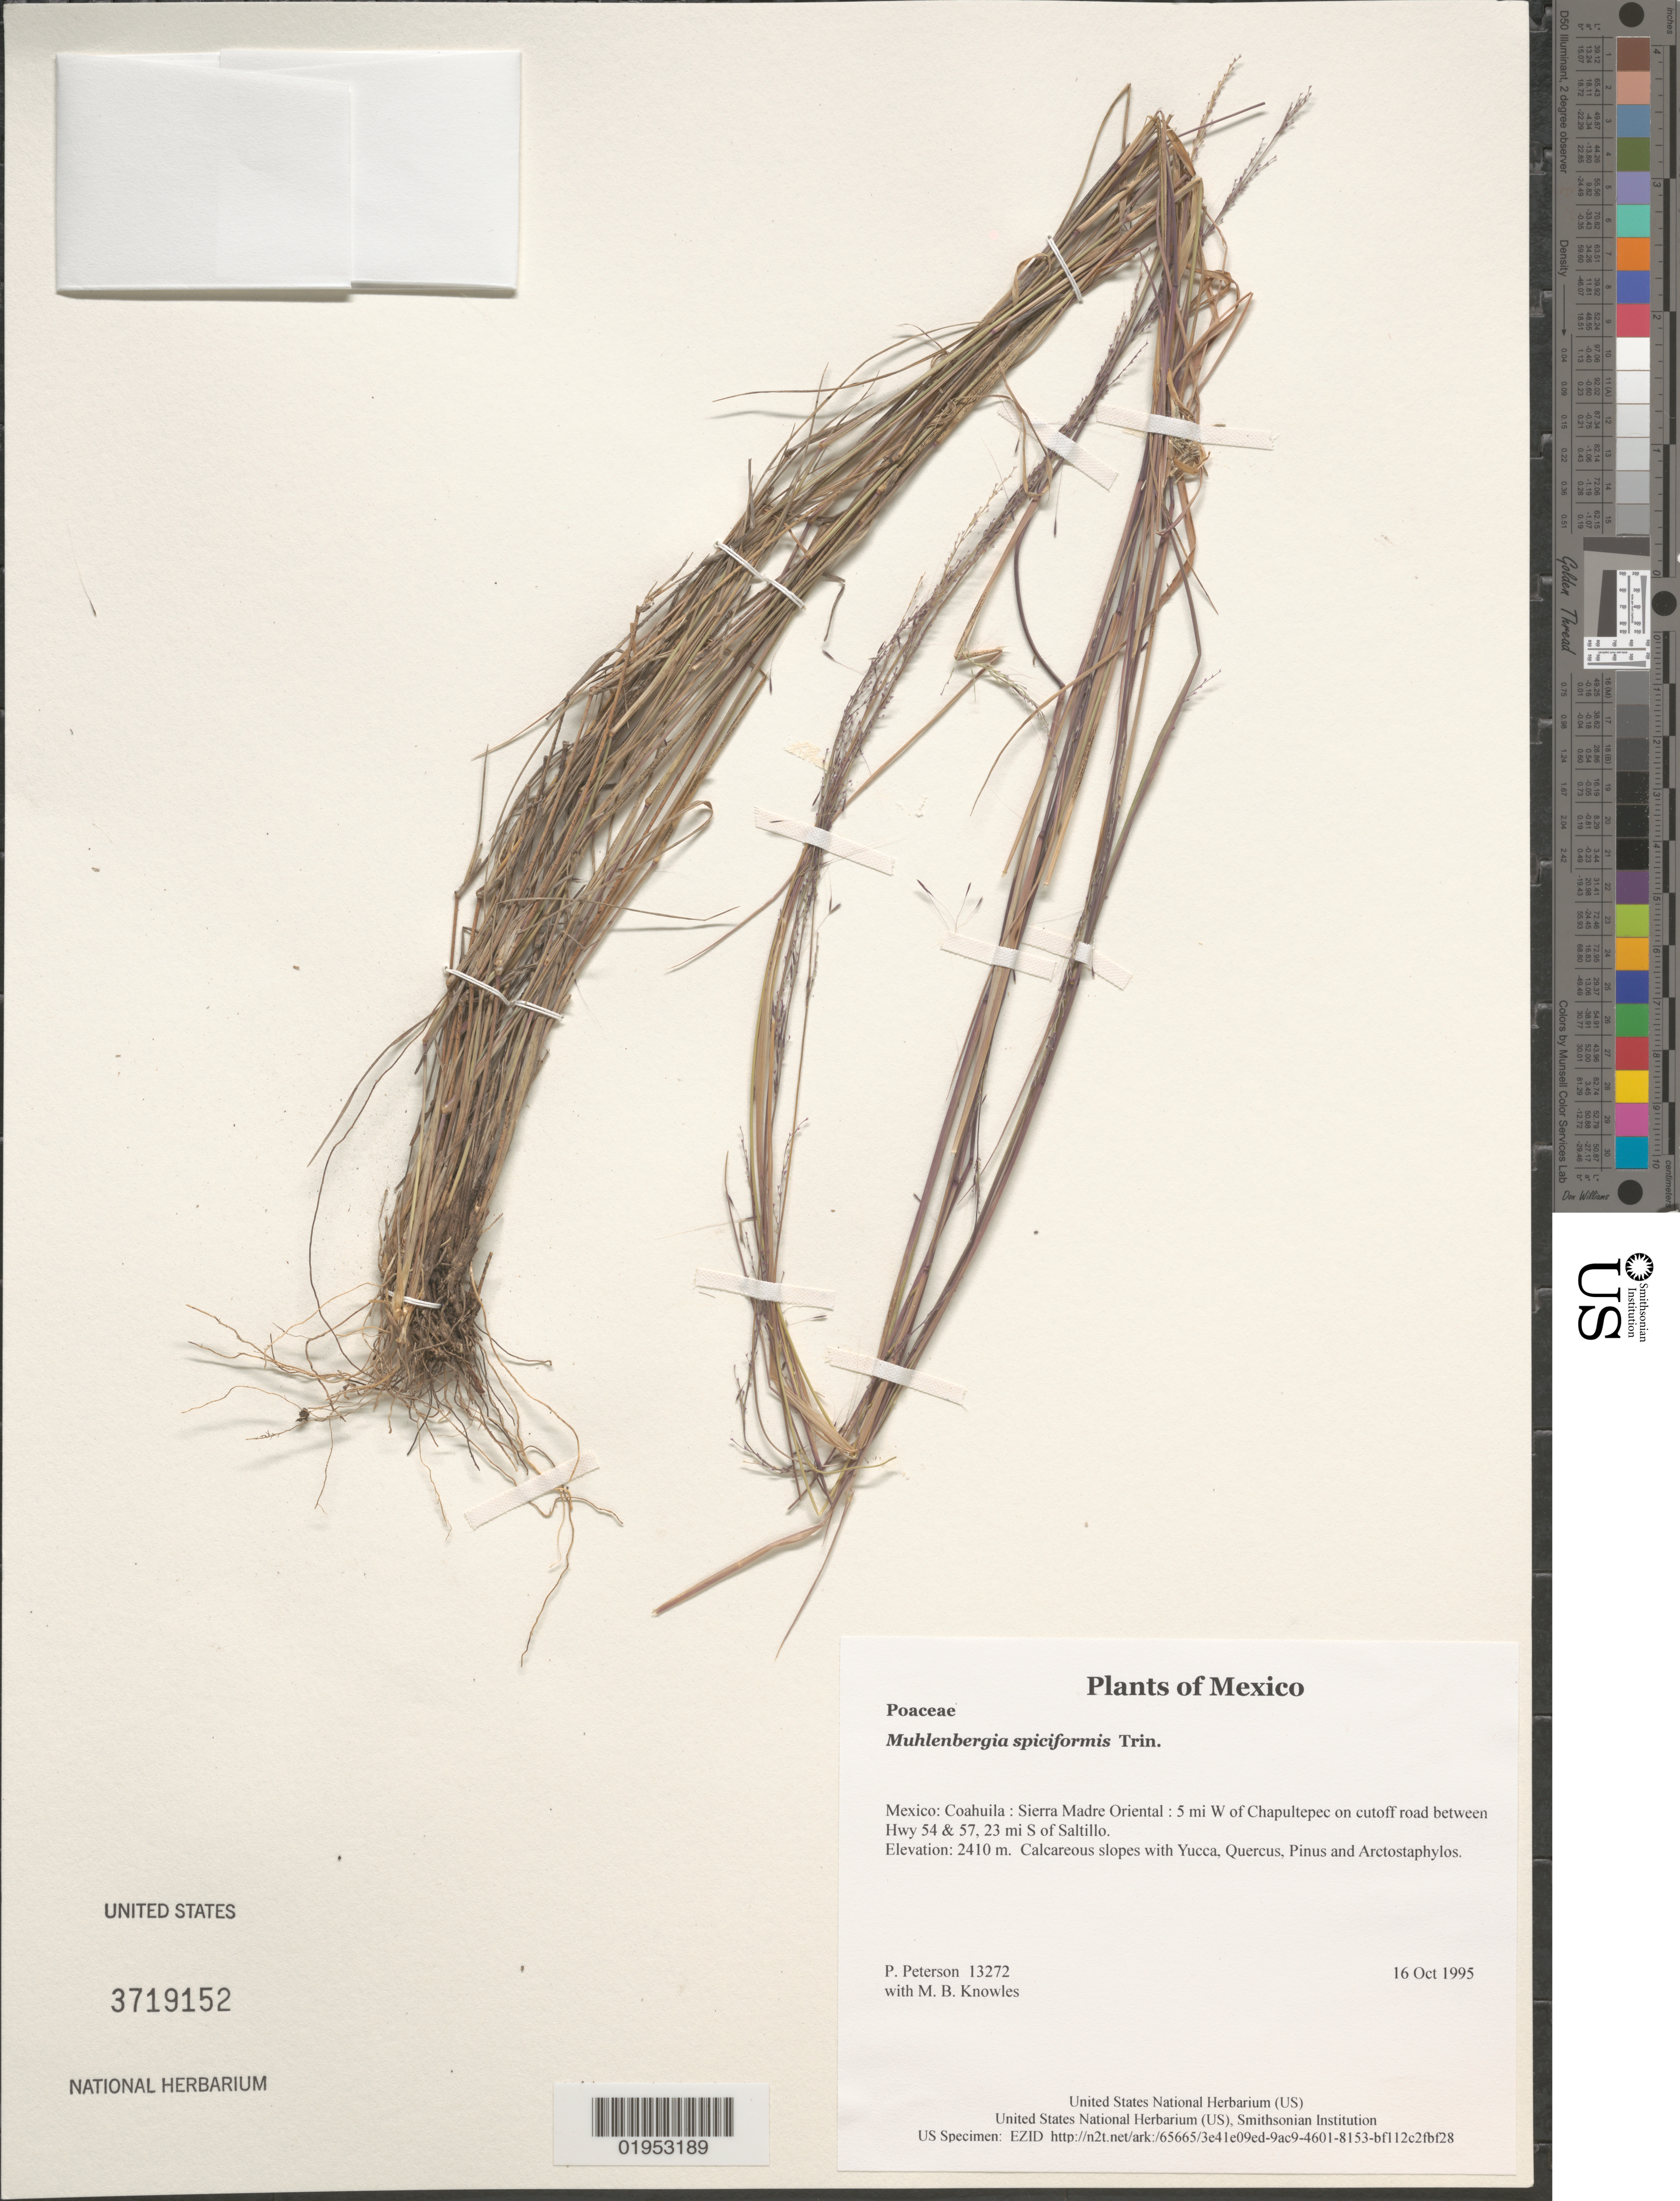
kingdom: Plantae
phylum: Tracheophyta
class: Liliopsida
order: Poales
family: Poaceae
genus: Muhlenbergia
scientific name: Muhlenbergia spiciformis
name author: Trin.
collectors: P. M. Peterson & M. B. Knowles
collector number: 13272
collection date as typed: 16 Oct 1995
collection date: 1995-10-16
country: Mexico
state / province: Coahuila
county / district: Sierra Madre Oriental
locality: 5 mi W of Chapultepec on cutoff road between Hwy 54 & 57, 23 mi S of Saltillo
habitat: Calcareous slopes with Yucca, Quercus, Pinus and Arctostaphylos.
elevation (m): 2410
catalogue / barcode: US 3719152